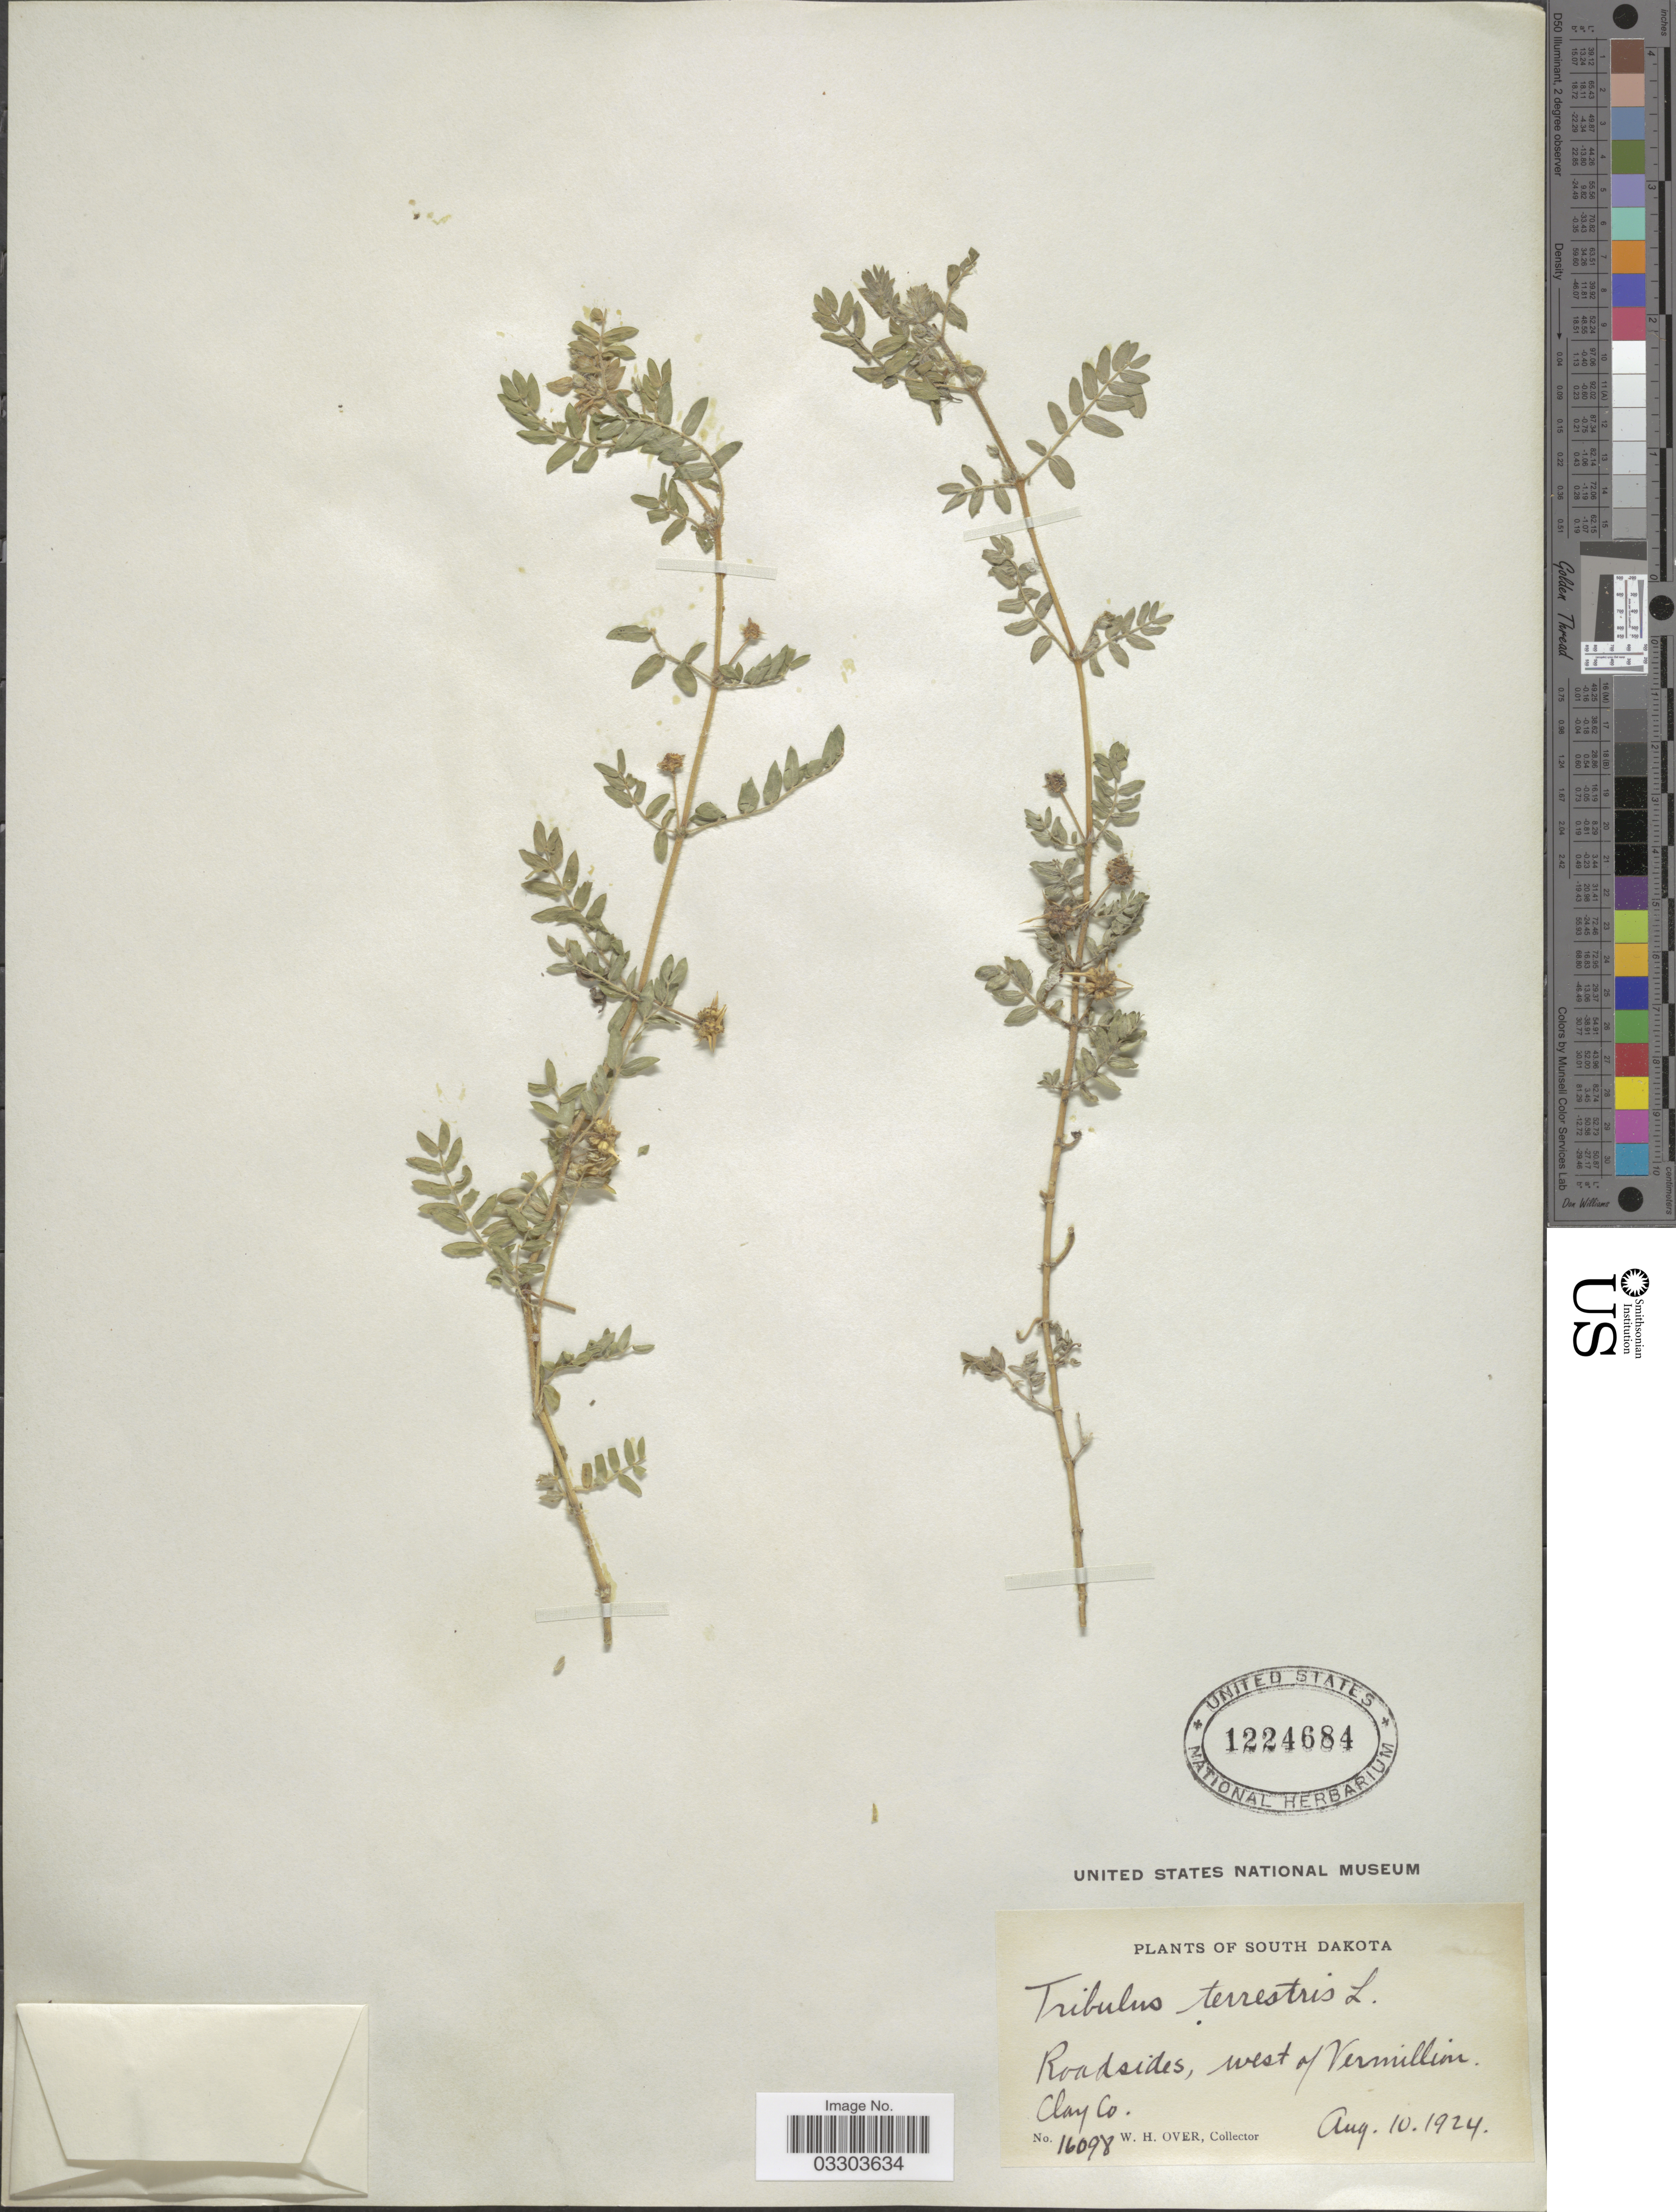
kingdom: Plantae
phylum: Tracheophyta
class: Magnoliopsida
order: Zygophyllales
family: Zygophyllaceae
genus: Tribulus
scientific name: Tribulus terrestris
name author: L.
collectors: W. Over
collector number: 16098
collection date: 1924-08-10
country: United States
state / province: South Dakota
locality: Roadsides, west of Vermillion. Clay Co.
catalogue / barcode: US 1224684